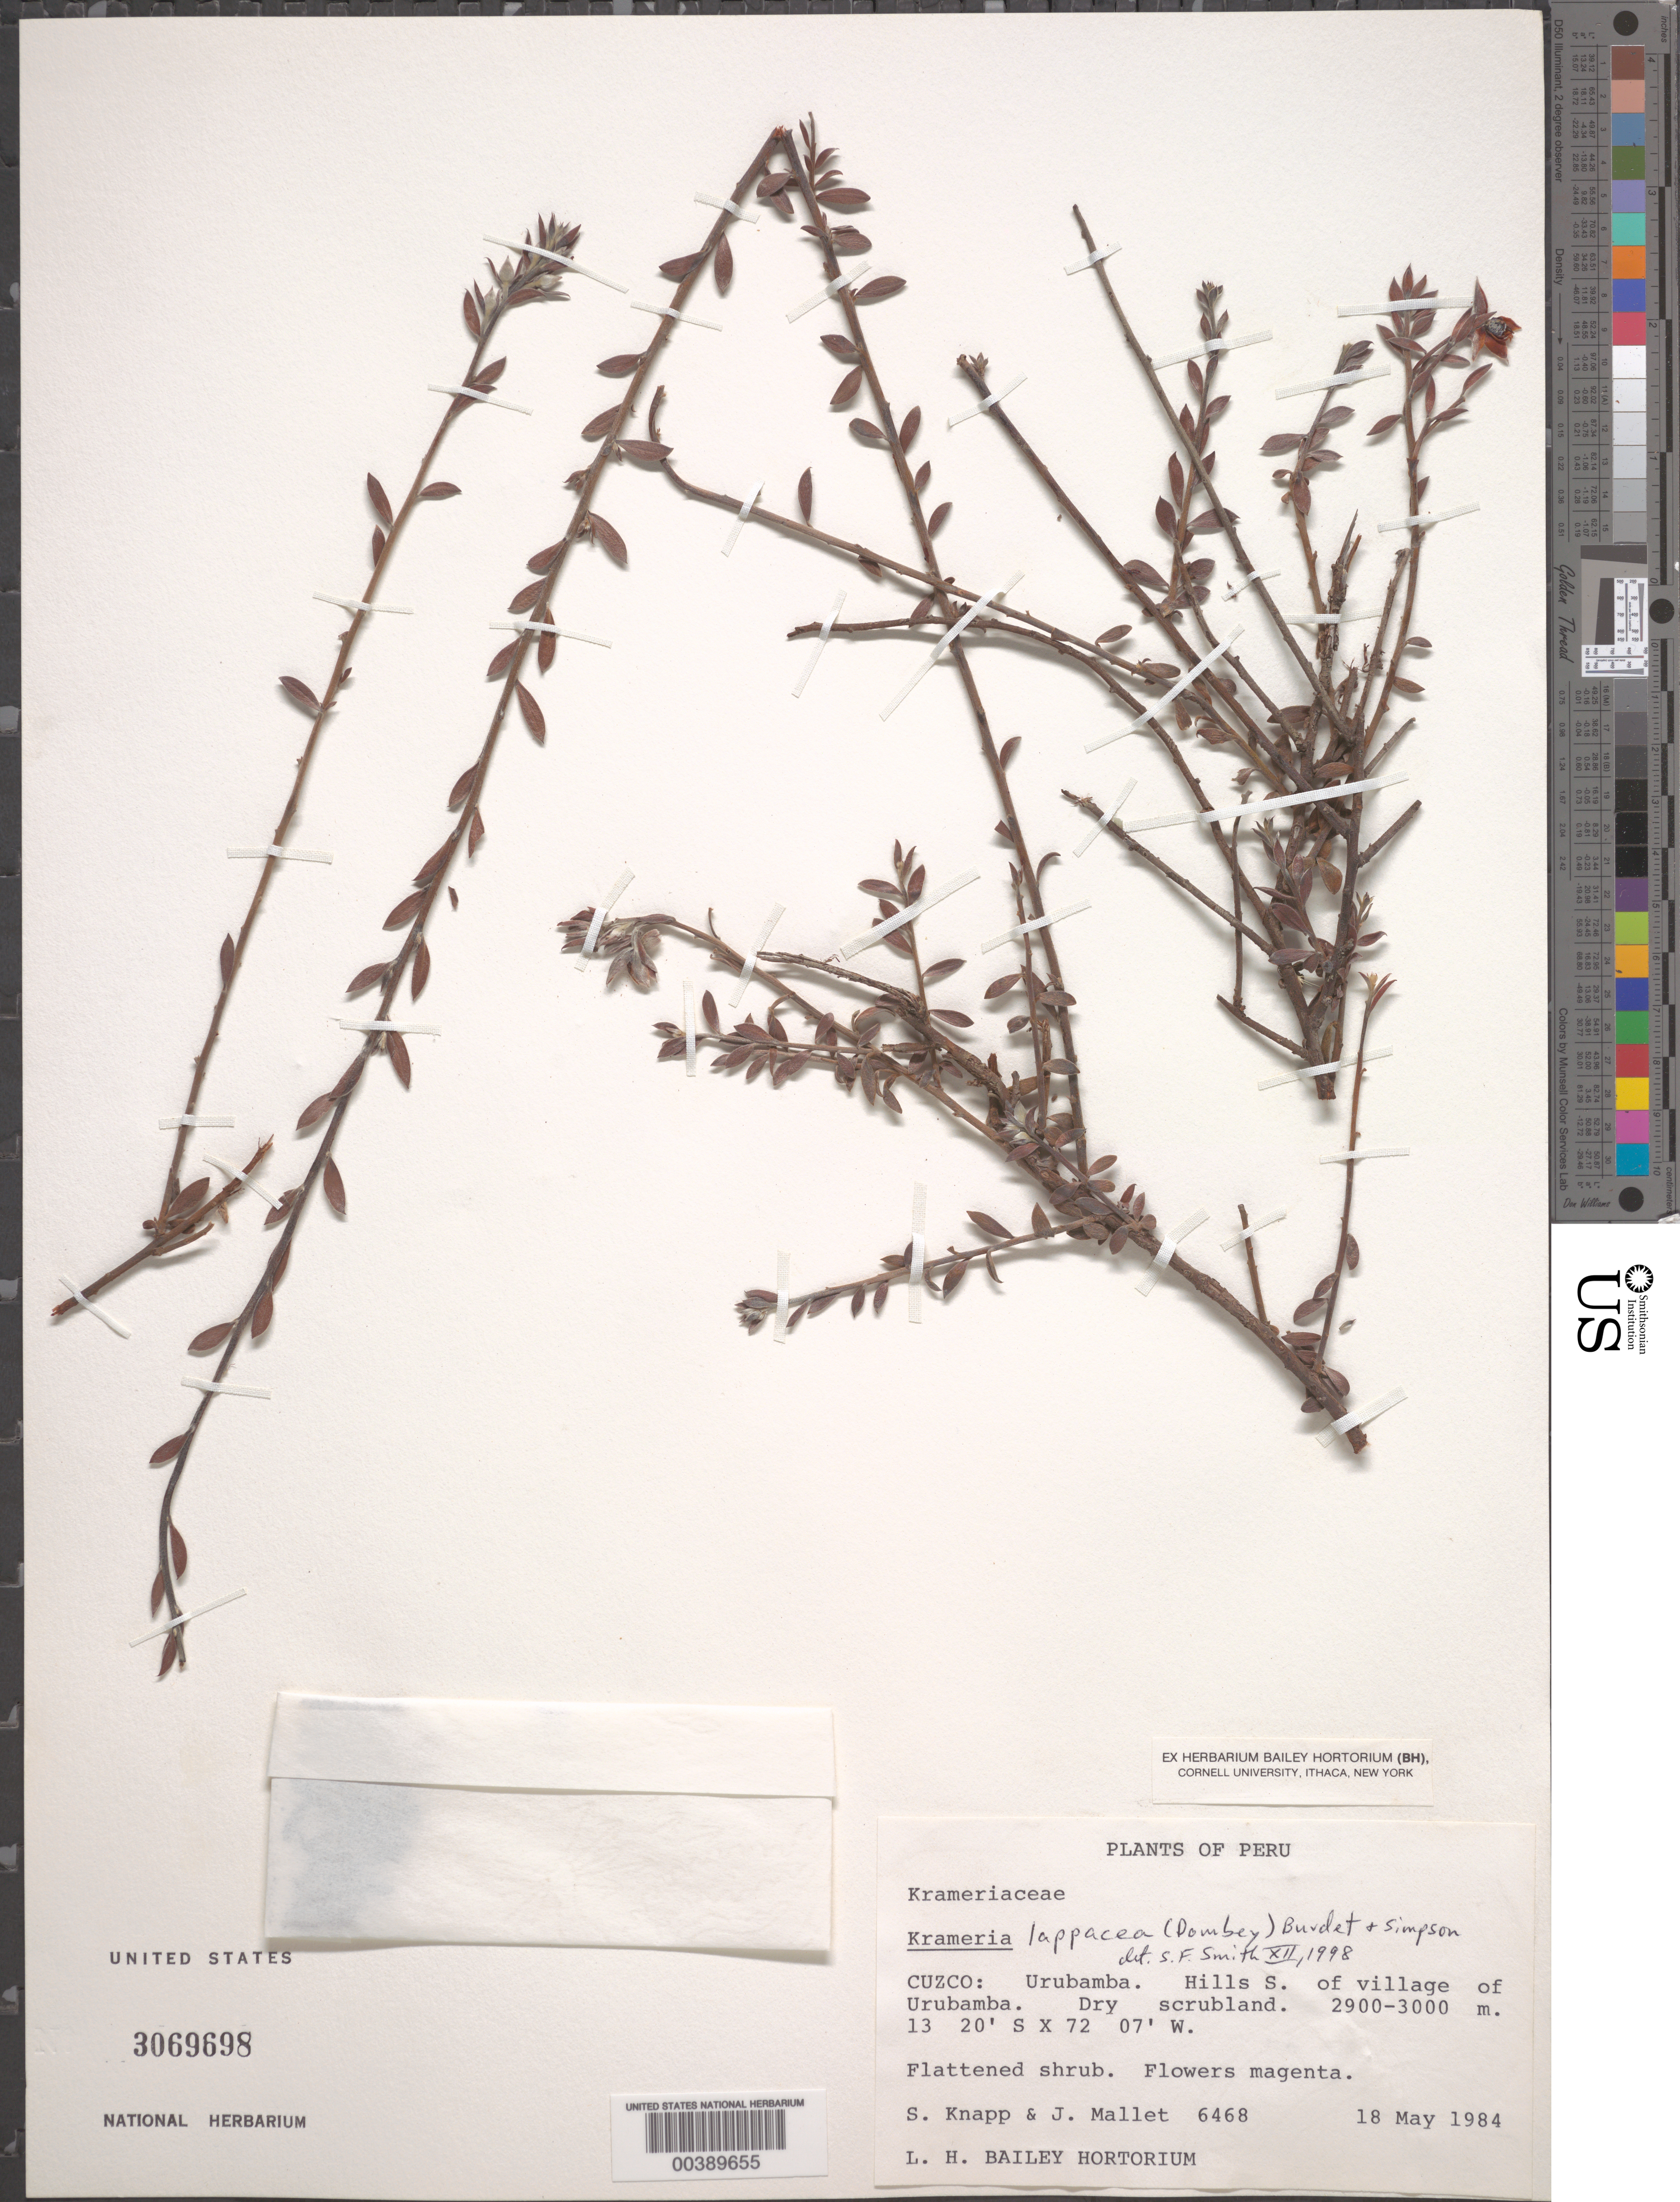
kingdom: Plantae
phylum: Tracheophyta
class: Magnoliopsida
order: Zygophyllales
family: Krameriaceae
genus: Krameria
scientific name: Krameria sp.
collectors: S. Knapp & J. Mallet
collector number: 6468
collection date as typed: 18 May 1984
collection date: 1984-05-18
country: Peru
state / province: Cusco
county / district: Urubamba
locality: hills S of village of Urubamba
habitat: Dry scrubland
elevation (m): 2900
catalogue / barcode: US 3069698